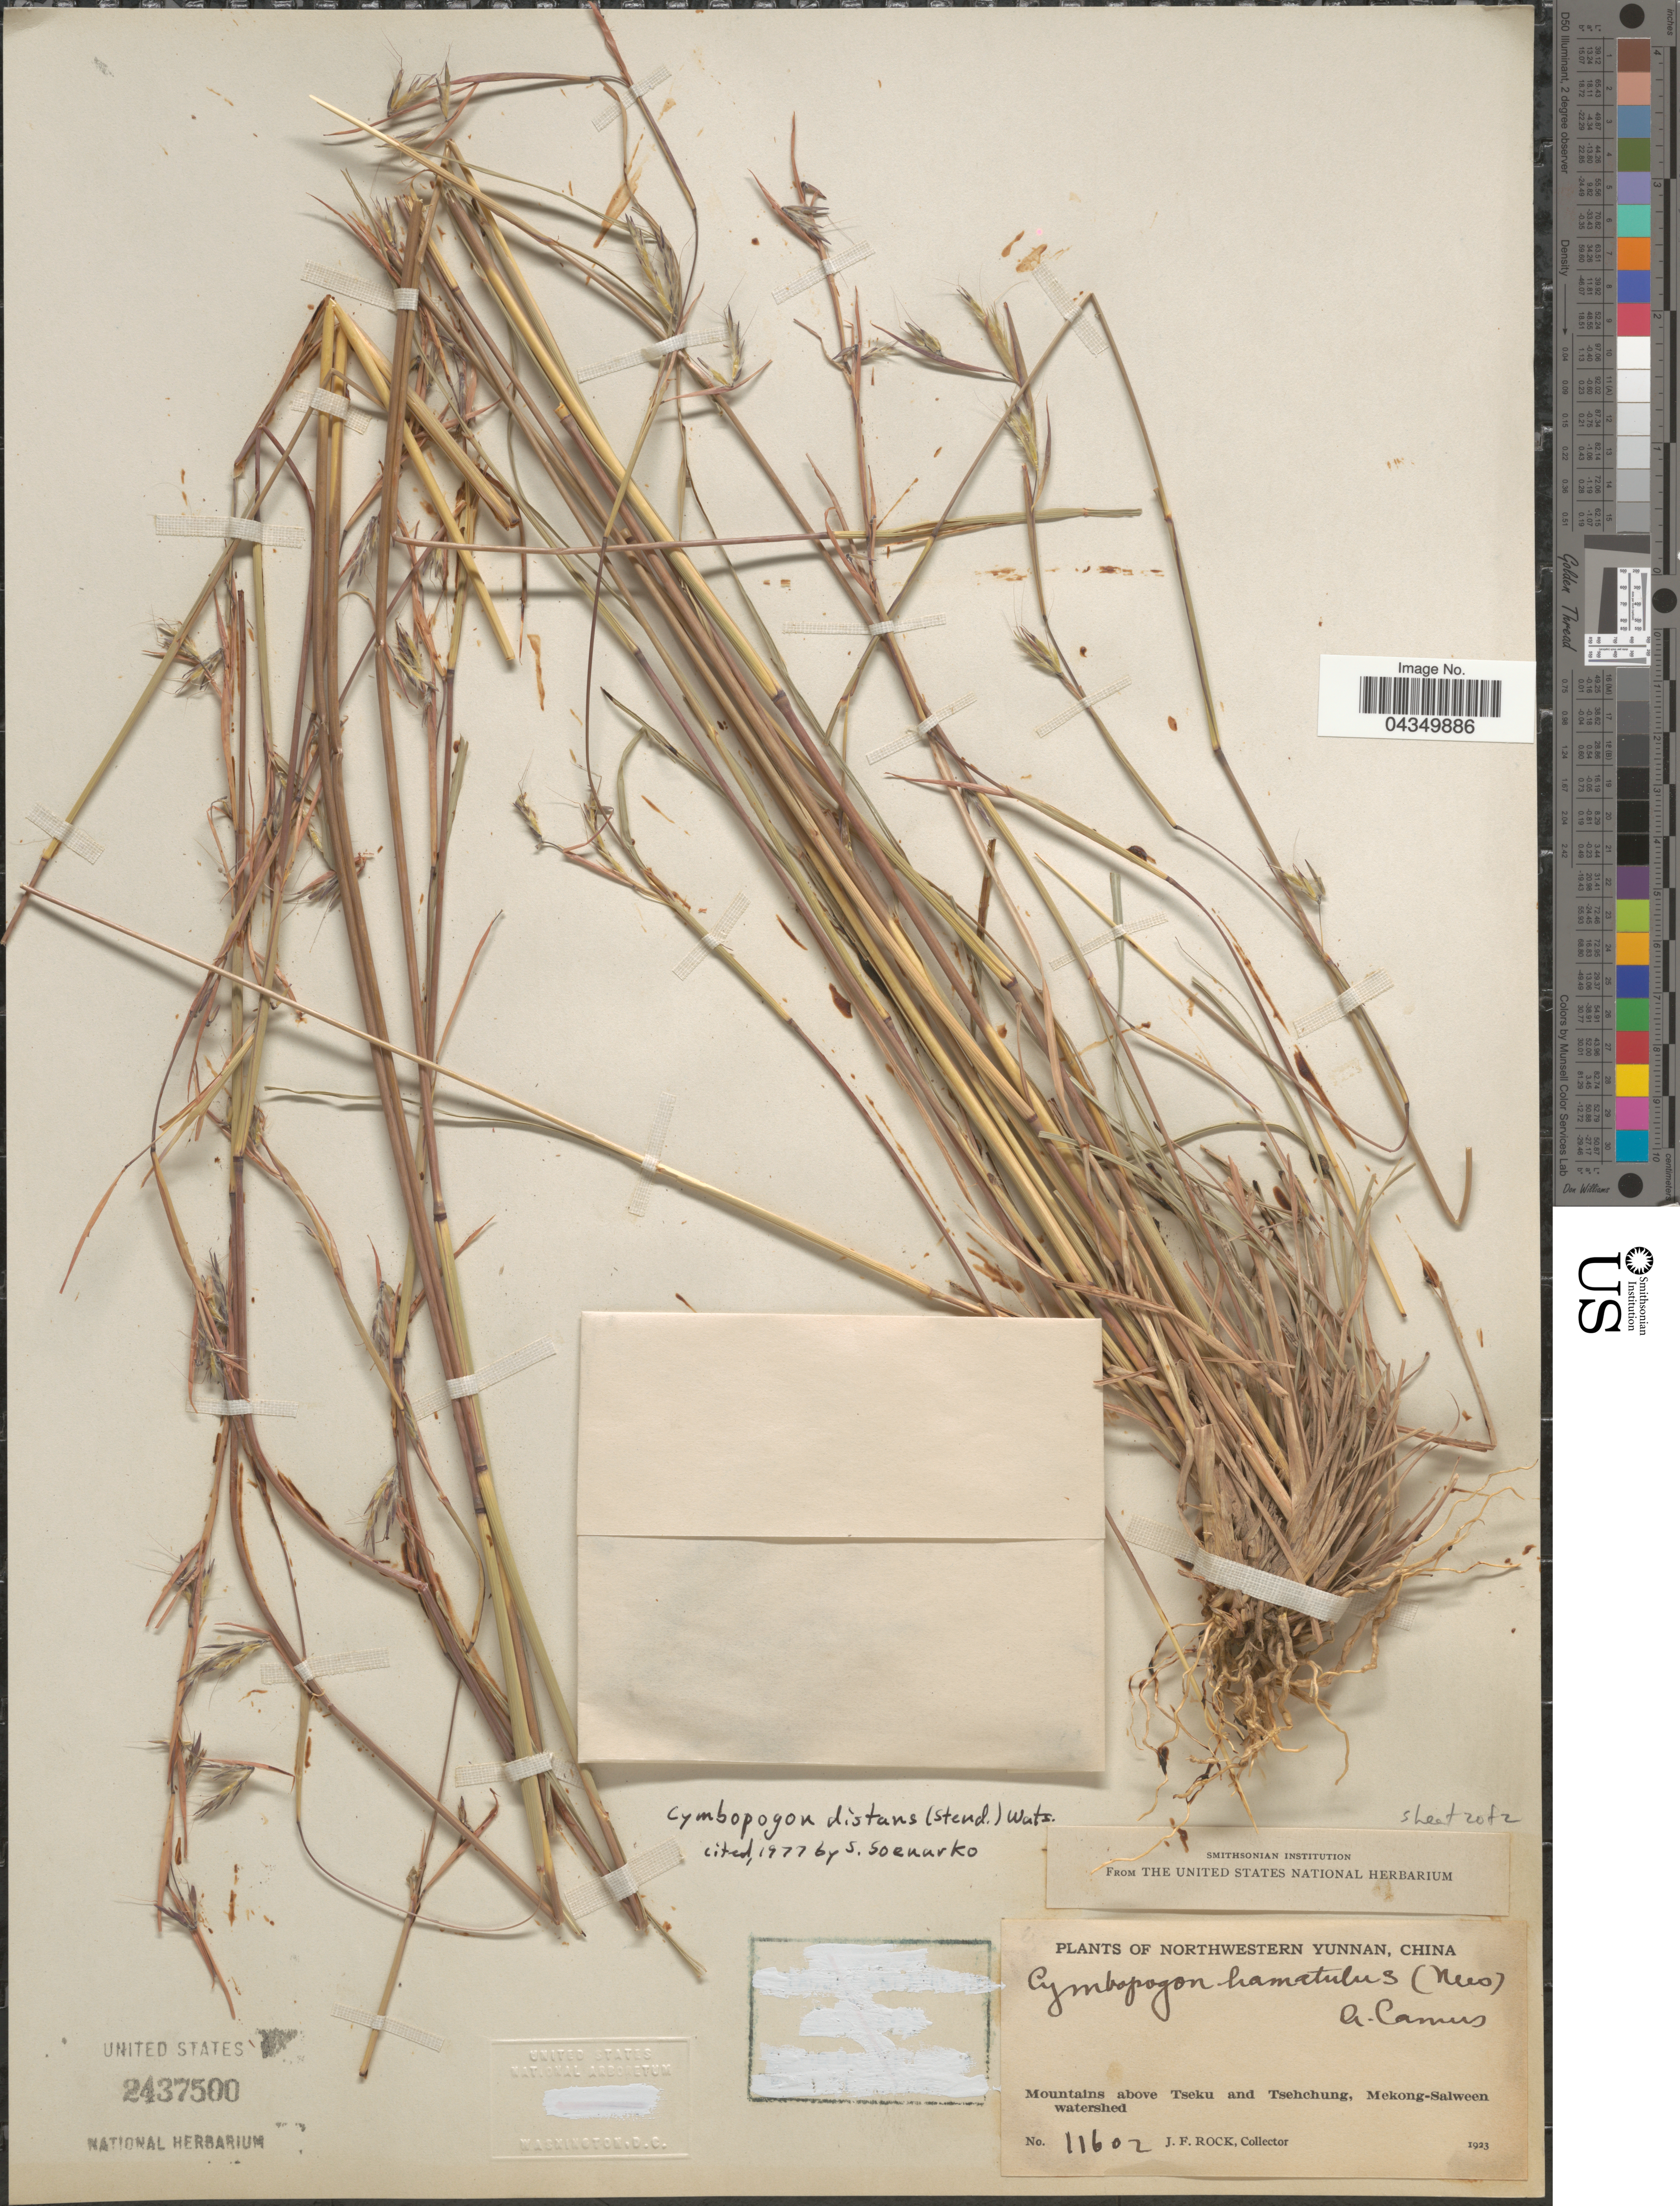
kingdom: Plantae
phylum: Tracheophyta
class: Liliopsida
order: Poales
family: Poaceae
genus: Cymbopogon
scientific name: Cymbopogon distans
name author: (Nees ex Steud.) Willd.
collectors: J. Rock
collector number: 11602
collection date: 1923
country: China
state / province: Yunnan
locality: Northwestern Yunnan. Mountains above Tseku and Tsehchung, Mekong-Salween watershed.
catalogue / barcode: US 2437500